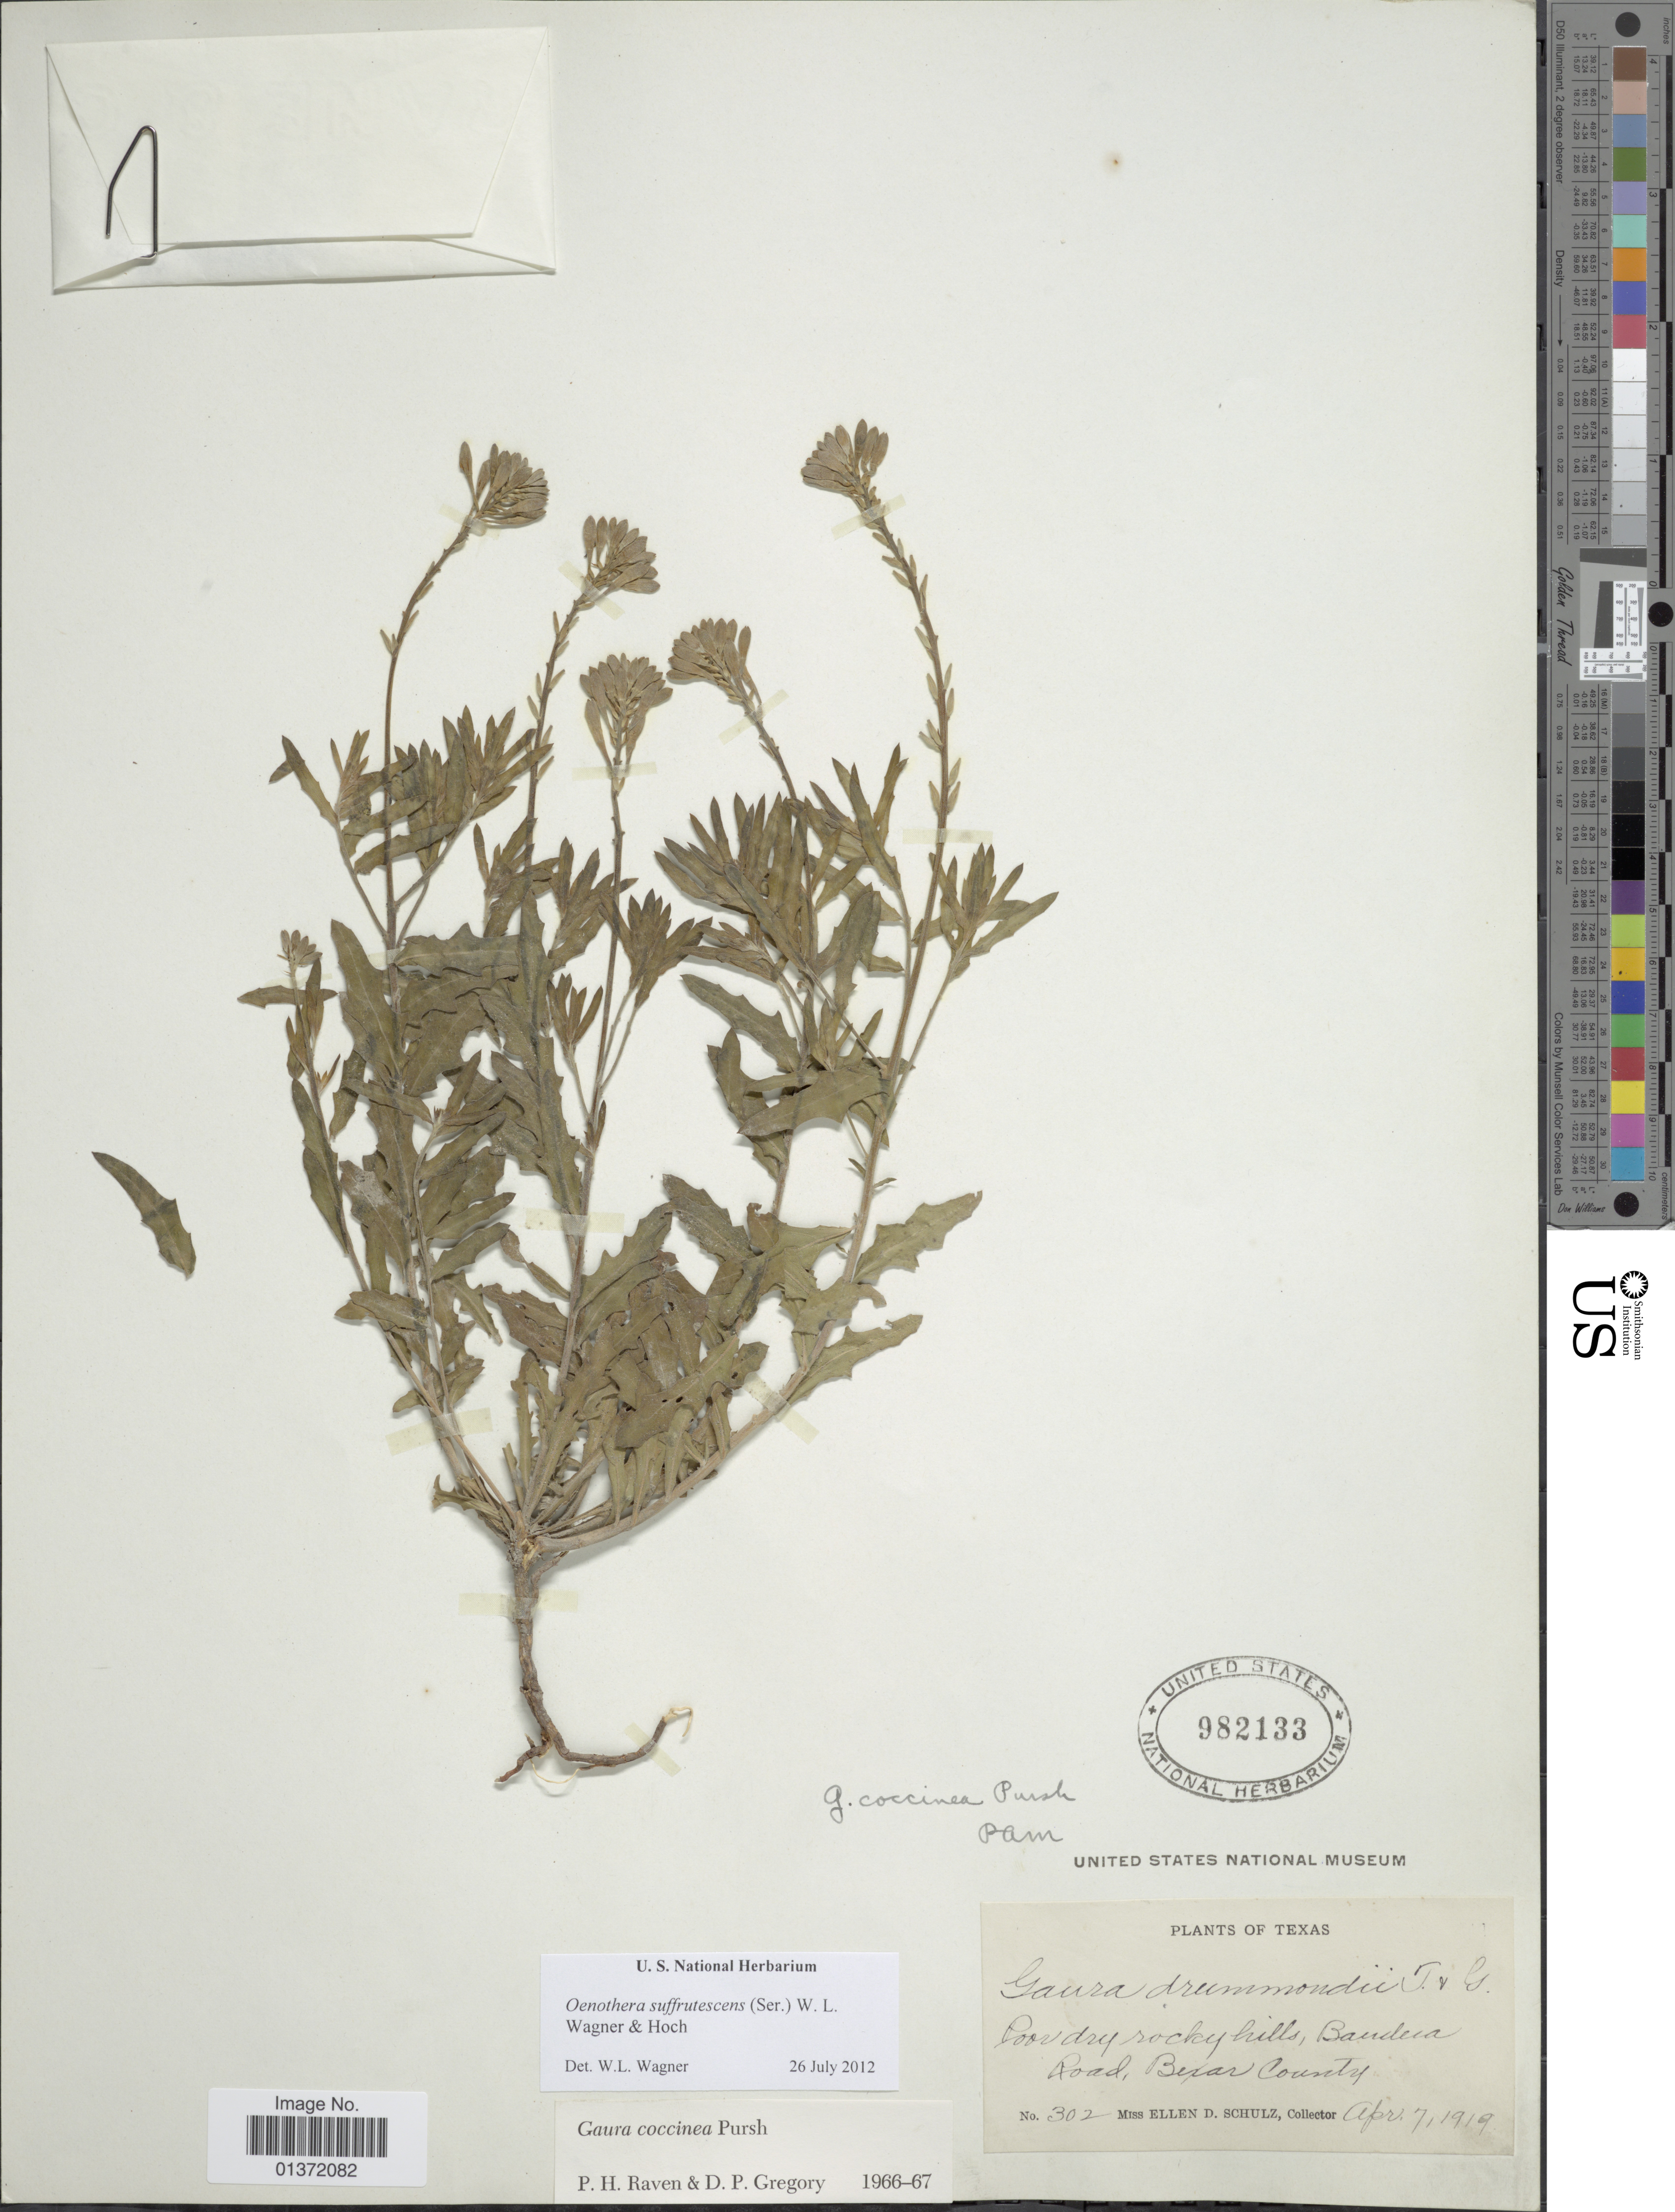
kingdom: Plantae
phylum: Tracheophyta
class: Magnoliopsida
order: Myrtales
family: Onagraceae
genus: Oenothera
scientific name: Oenothera suffrutescens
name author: (Ser.) W.L. Wagner & Hoch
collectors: E. D. Schulz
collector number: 302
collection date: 1919-04-07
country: United States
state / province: Texas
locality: Bandera Road, Bexar County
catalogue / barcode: US 982133